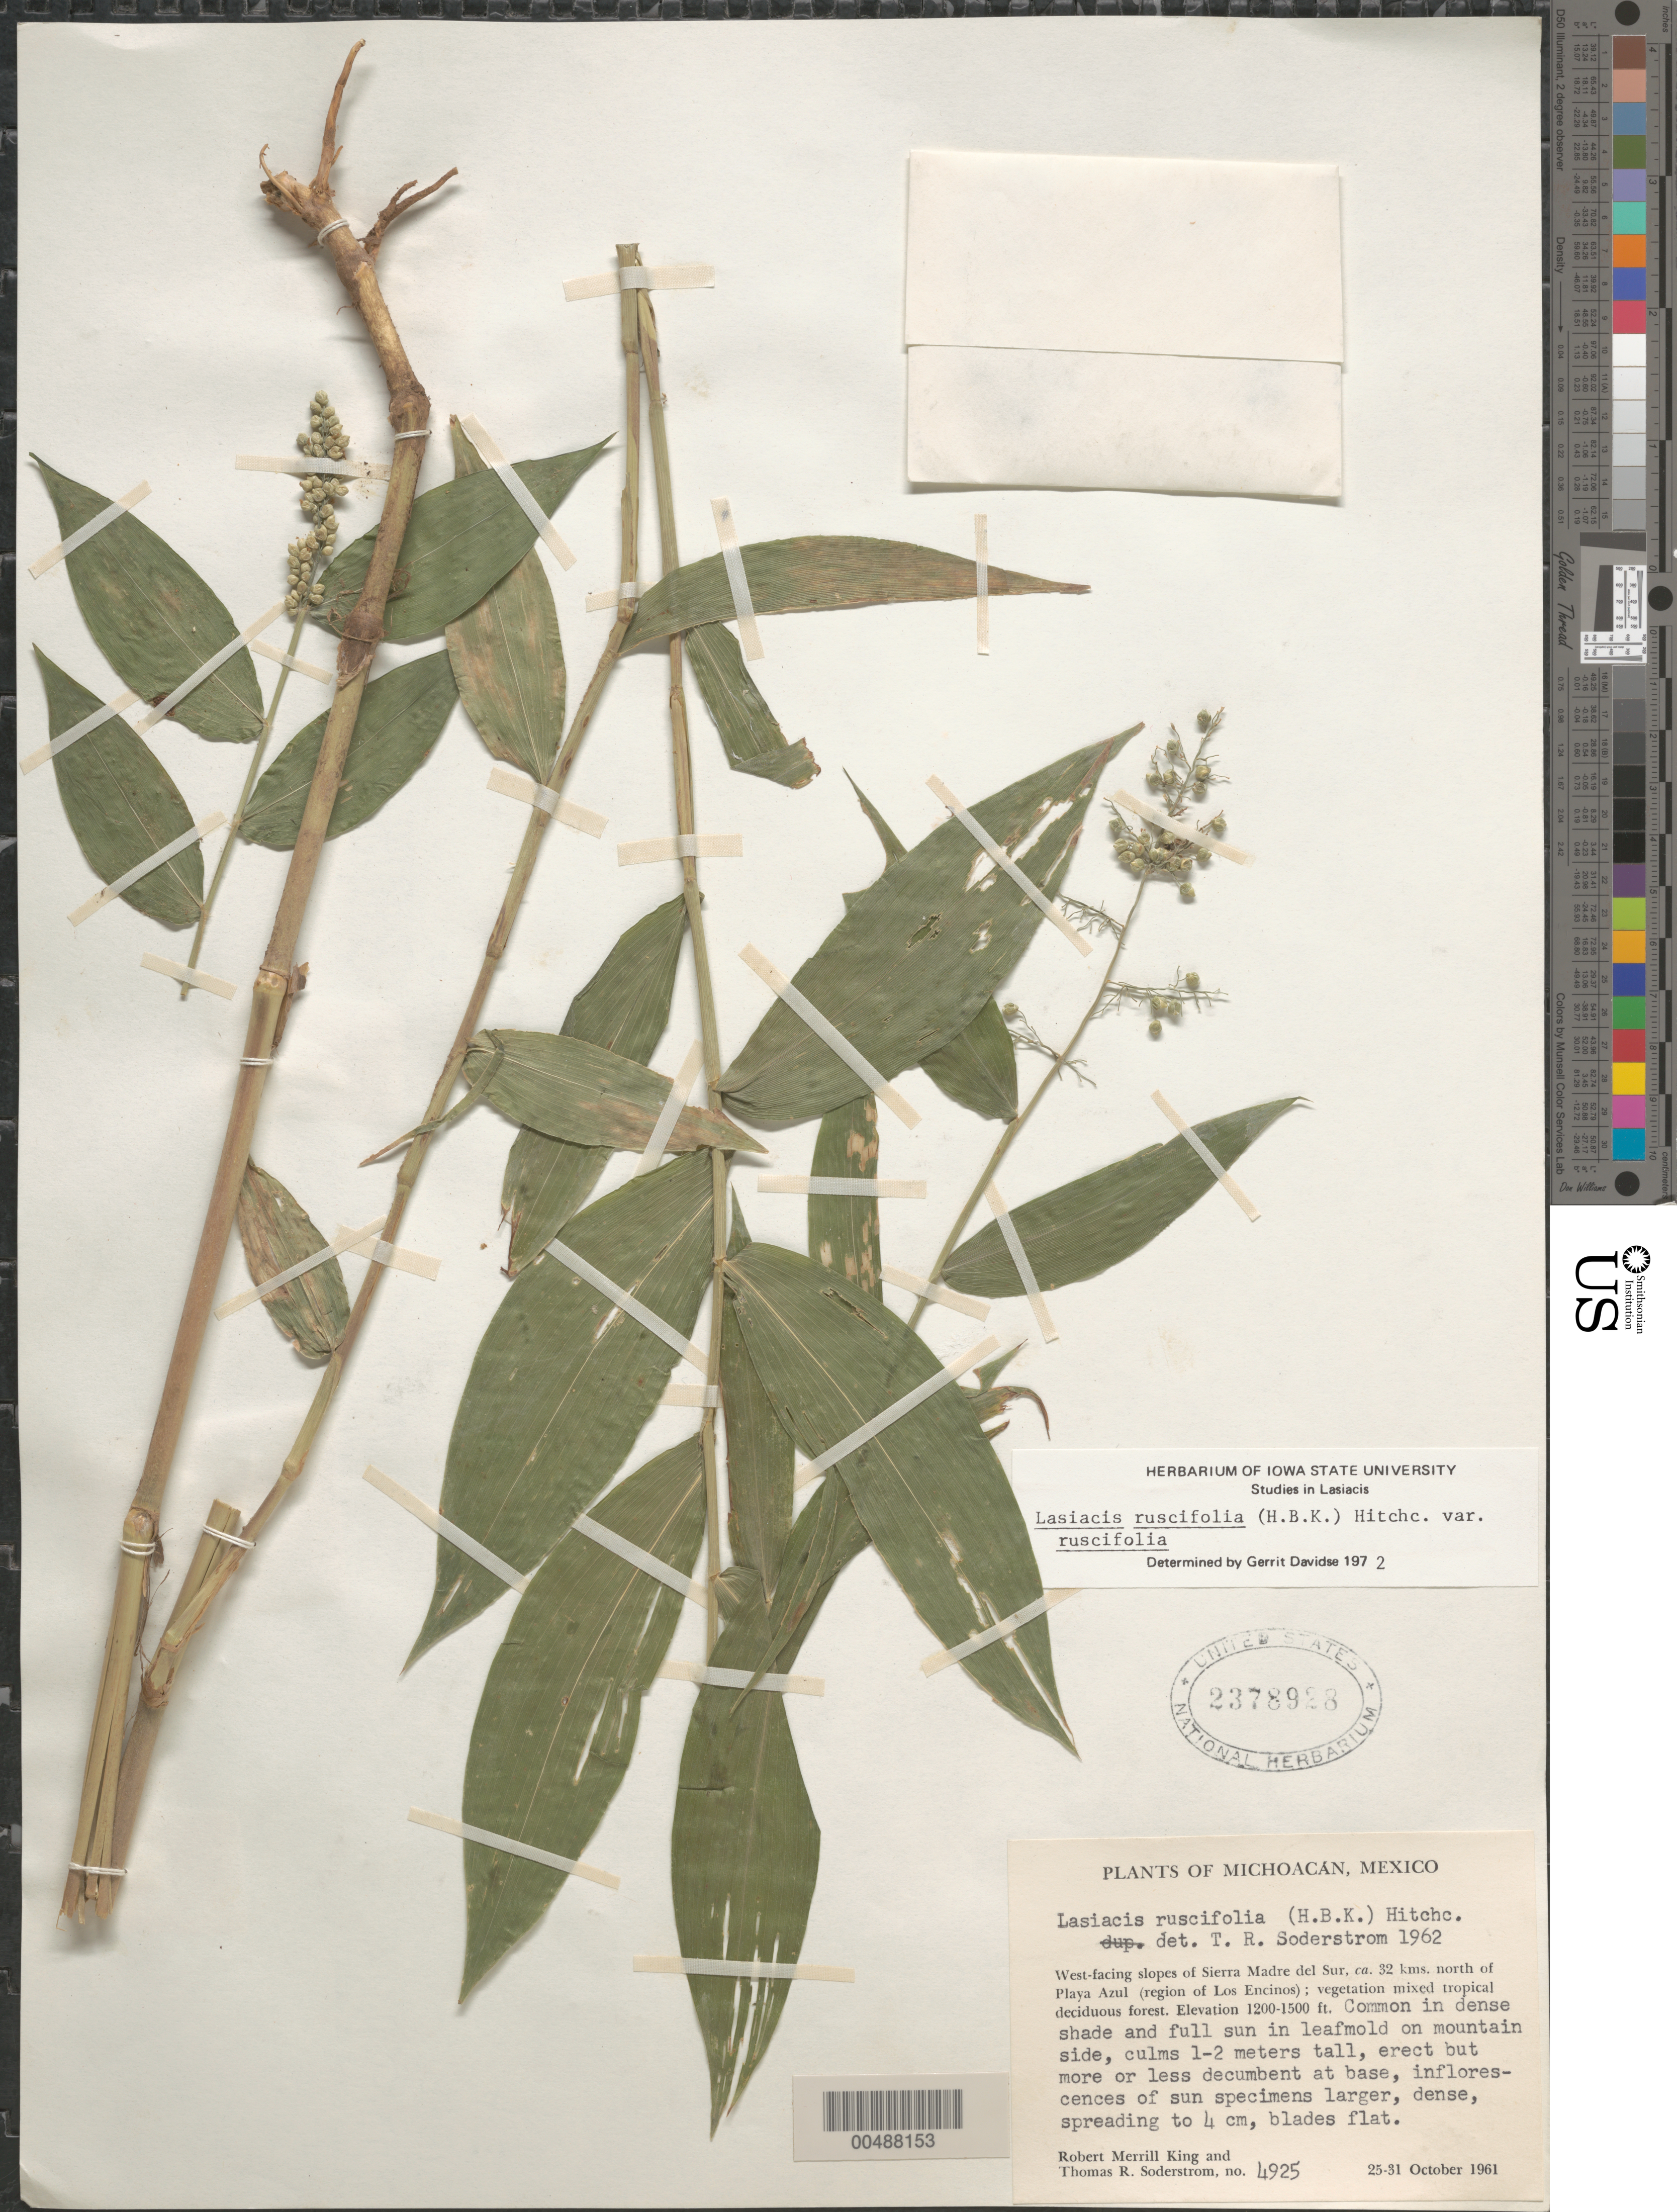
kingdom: Plantae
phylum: Tracheophyta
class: Liliopsida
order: Poales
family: Poaceae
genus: Lasiacis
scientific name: Lasiacis ruscifolia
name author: (Kunth) Hitchc.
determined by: Davidse, Gerrit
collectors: R. M. King & T. R. Soderstrom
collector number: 4925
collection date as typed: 25 Oct 1961 to 31 Oct 1961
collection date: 1961-10-25/1961-10-31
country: Mexico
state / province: Michoacán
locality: W-facing slopes of Sierra Madre del S, ca 32 km N of Playa Azul (region of Los Encinos)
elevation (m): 366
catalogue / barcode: US 2378928